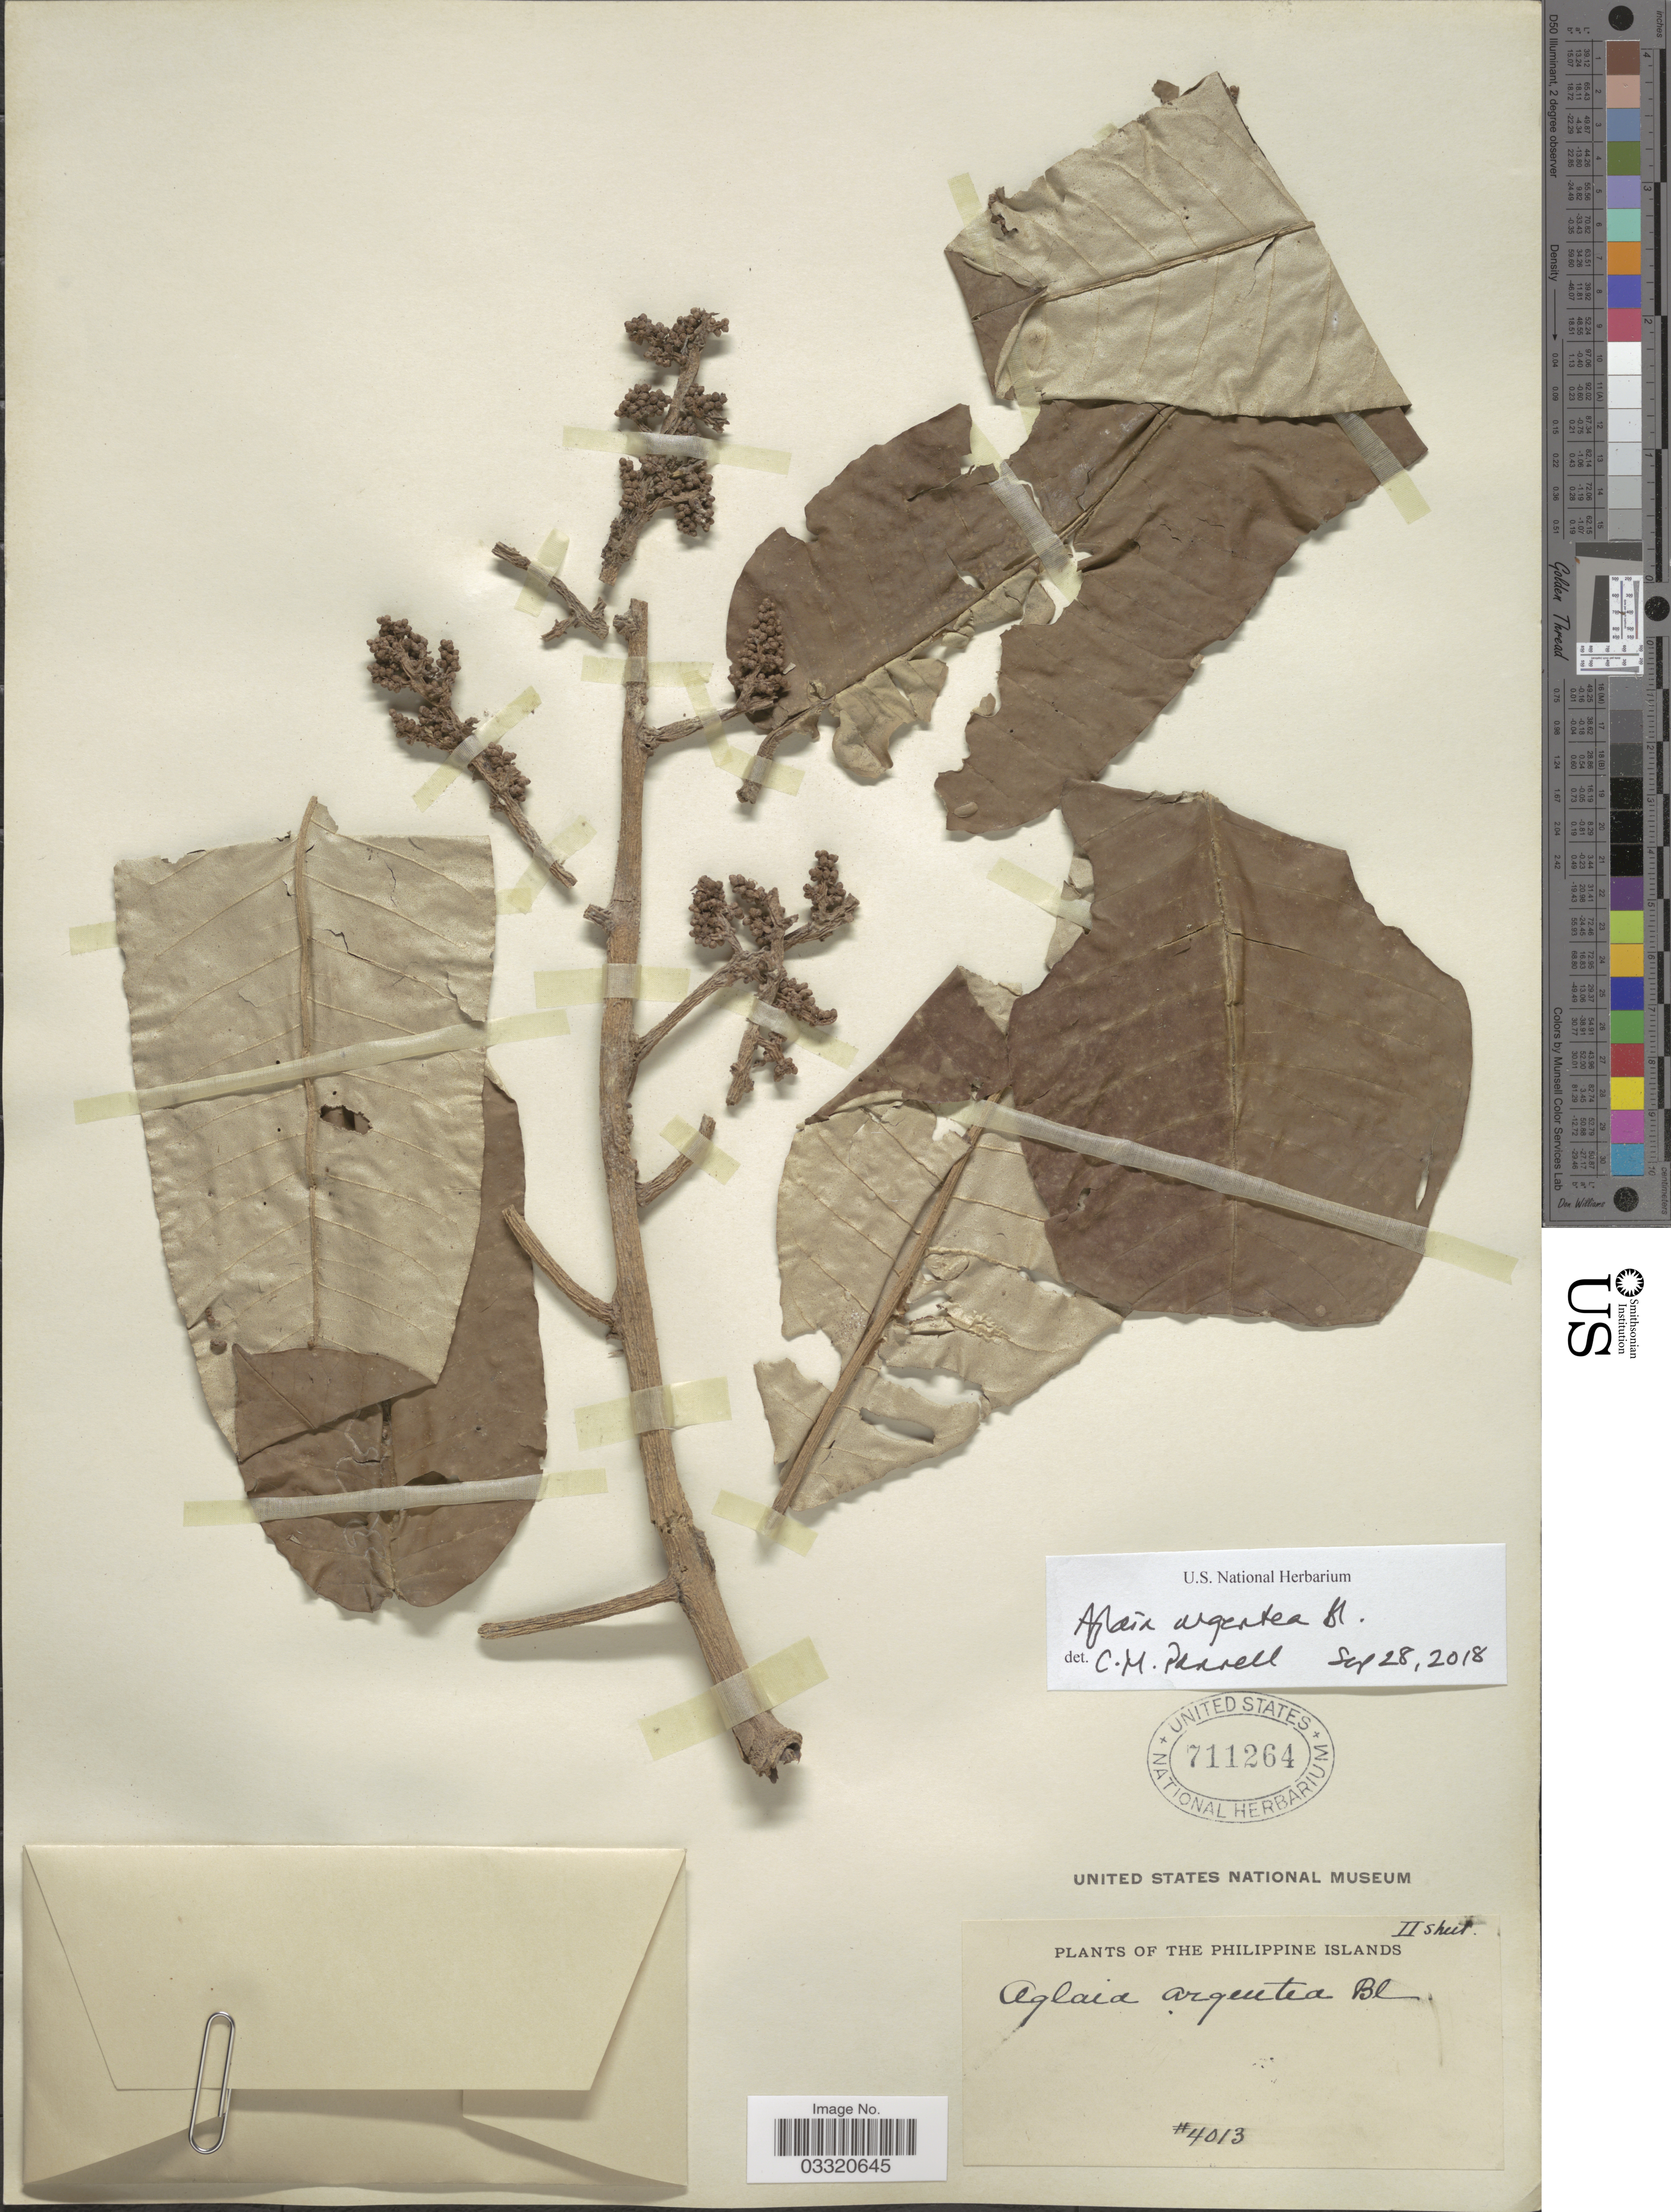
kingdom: Plantae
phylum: Tracheophyta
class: Magnoliopsida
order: Sapindales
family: Meliaceae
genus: Aglaia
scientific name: Aglaia argentea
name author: Blume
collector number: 4013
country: Philippines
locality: The Philippine Islands.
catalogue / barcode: US 711264